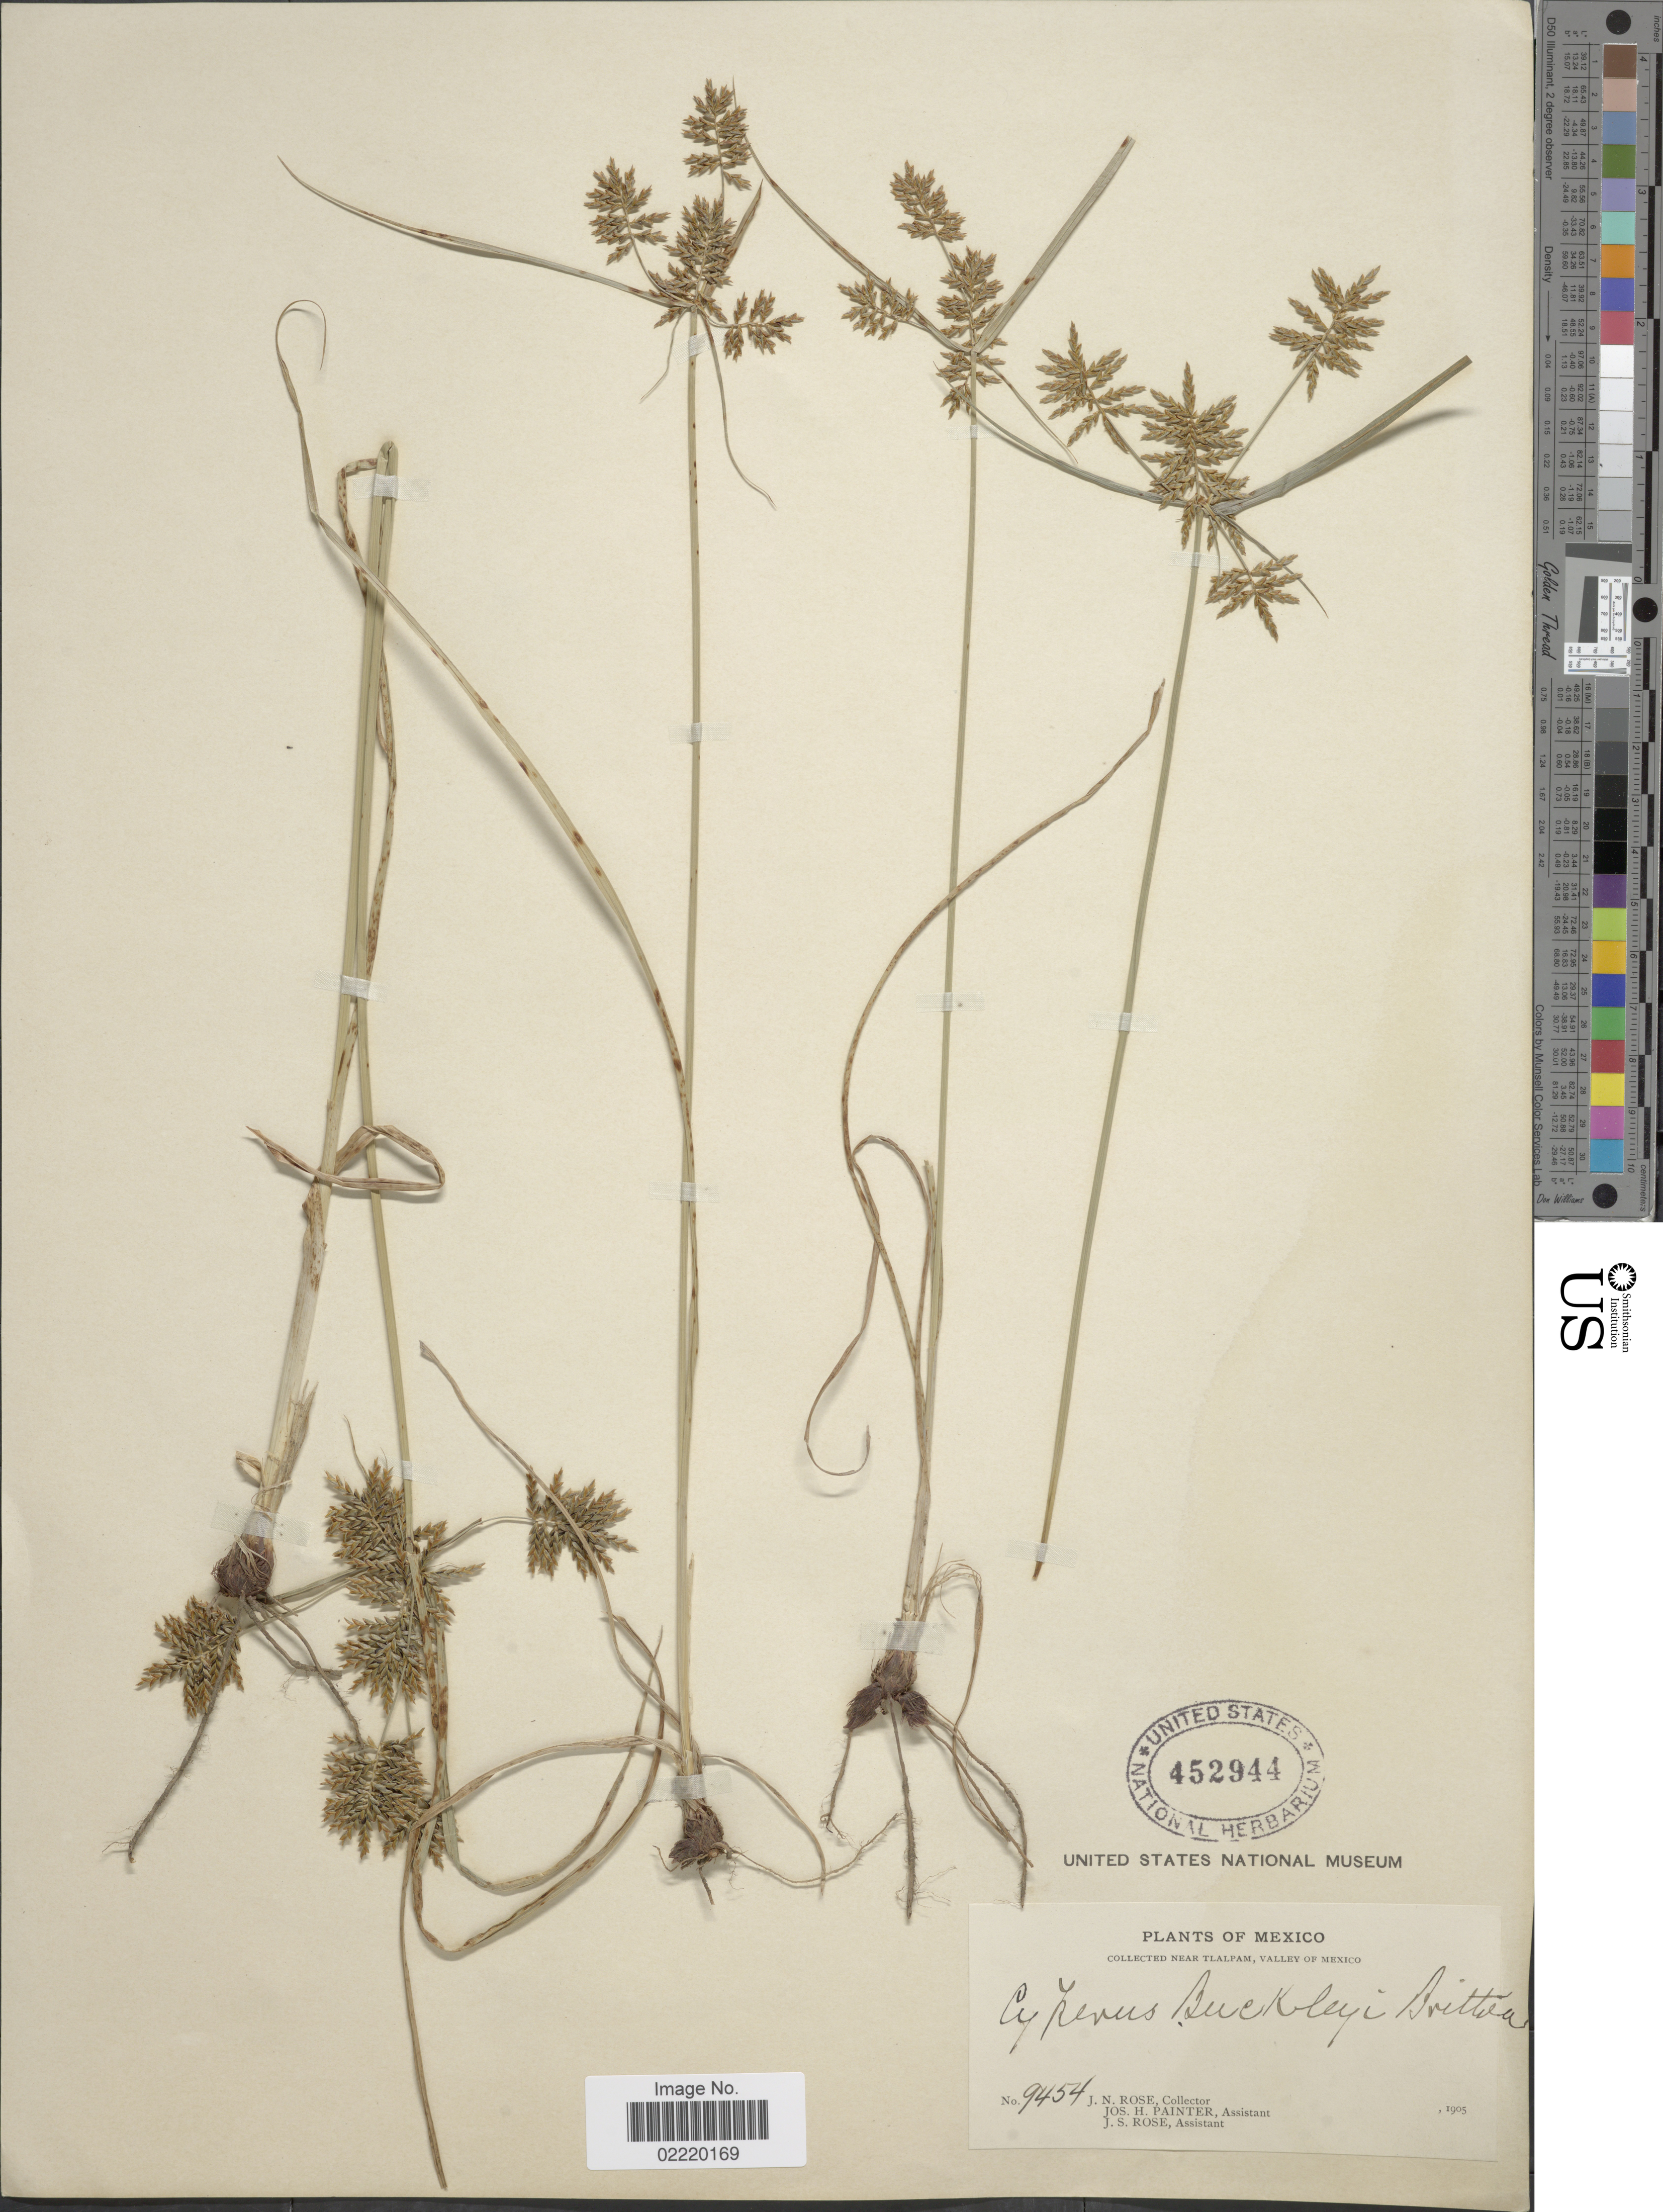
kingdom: Plantae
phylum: Tracheophyta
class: Liliopsida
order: Poales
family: Cyperaceae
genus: Cyperus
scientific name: Cyperus spectabilis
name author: Link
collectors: J. N. Rose, J. H. Painter & J. S. Rose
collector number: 9454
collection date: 1905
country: Mexico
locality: Near Tlalpam, Valley of Mexico.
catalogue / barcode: US 452944